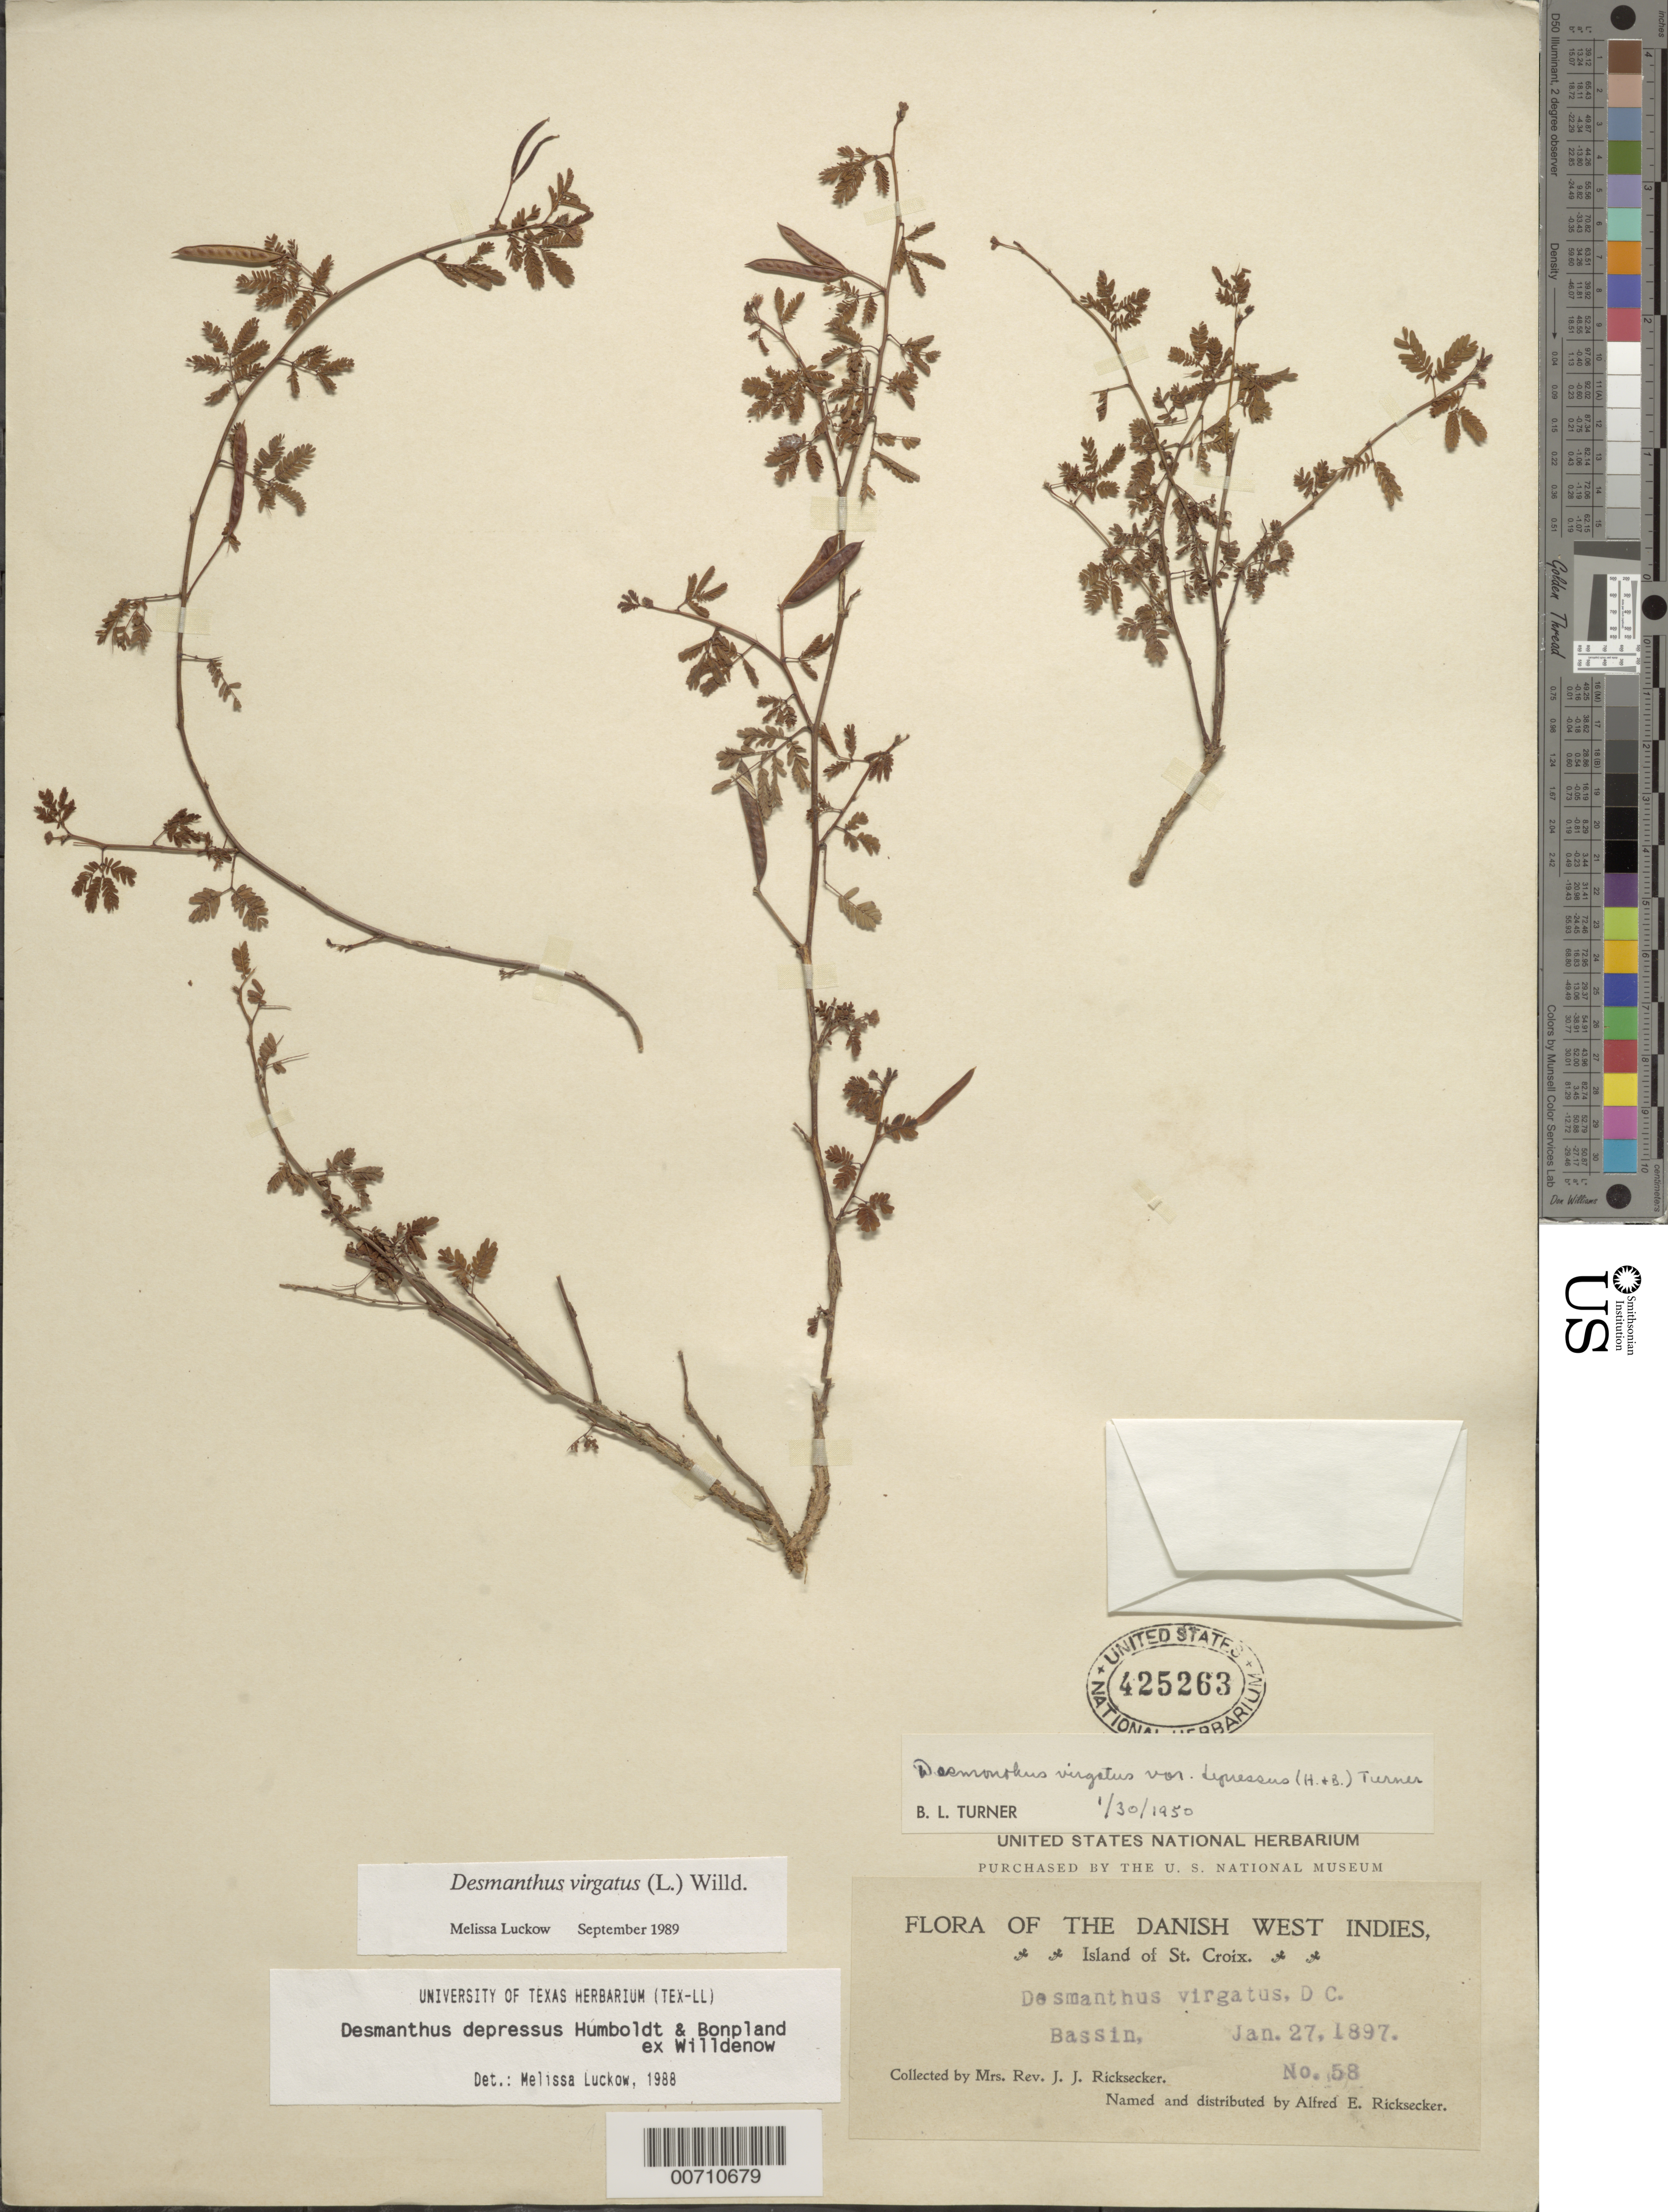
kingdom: Plantae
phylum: Tracheophyta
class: Magnoliopsida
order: Fabales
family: Fabaceae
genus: Desmanthus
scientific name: Desmanthus virgatus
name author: (L.) Willd.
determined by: Luckow, M. A.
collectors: Mrs. J. J. Ricksecker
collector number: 58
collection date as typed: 27 Jan 1897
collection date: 1897-01-27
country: U.S. Virgin Islands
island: St. Croix Island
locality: Bassin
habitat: Bassin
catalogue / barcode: US 425263